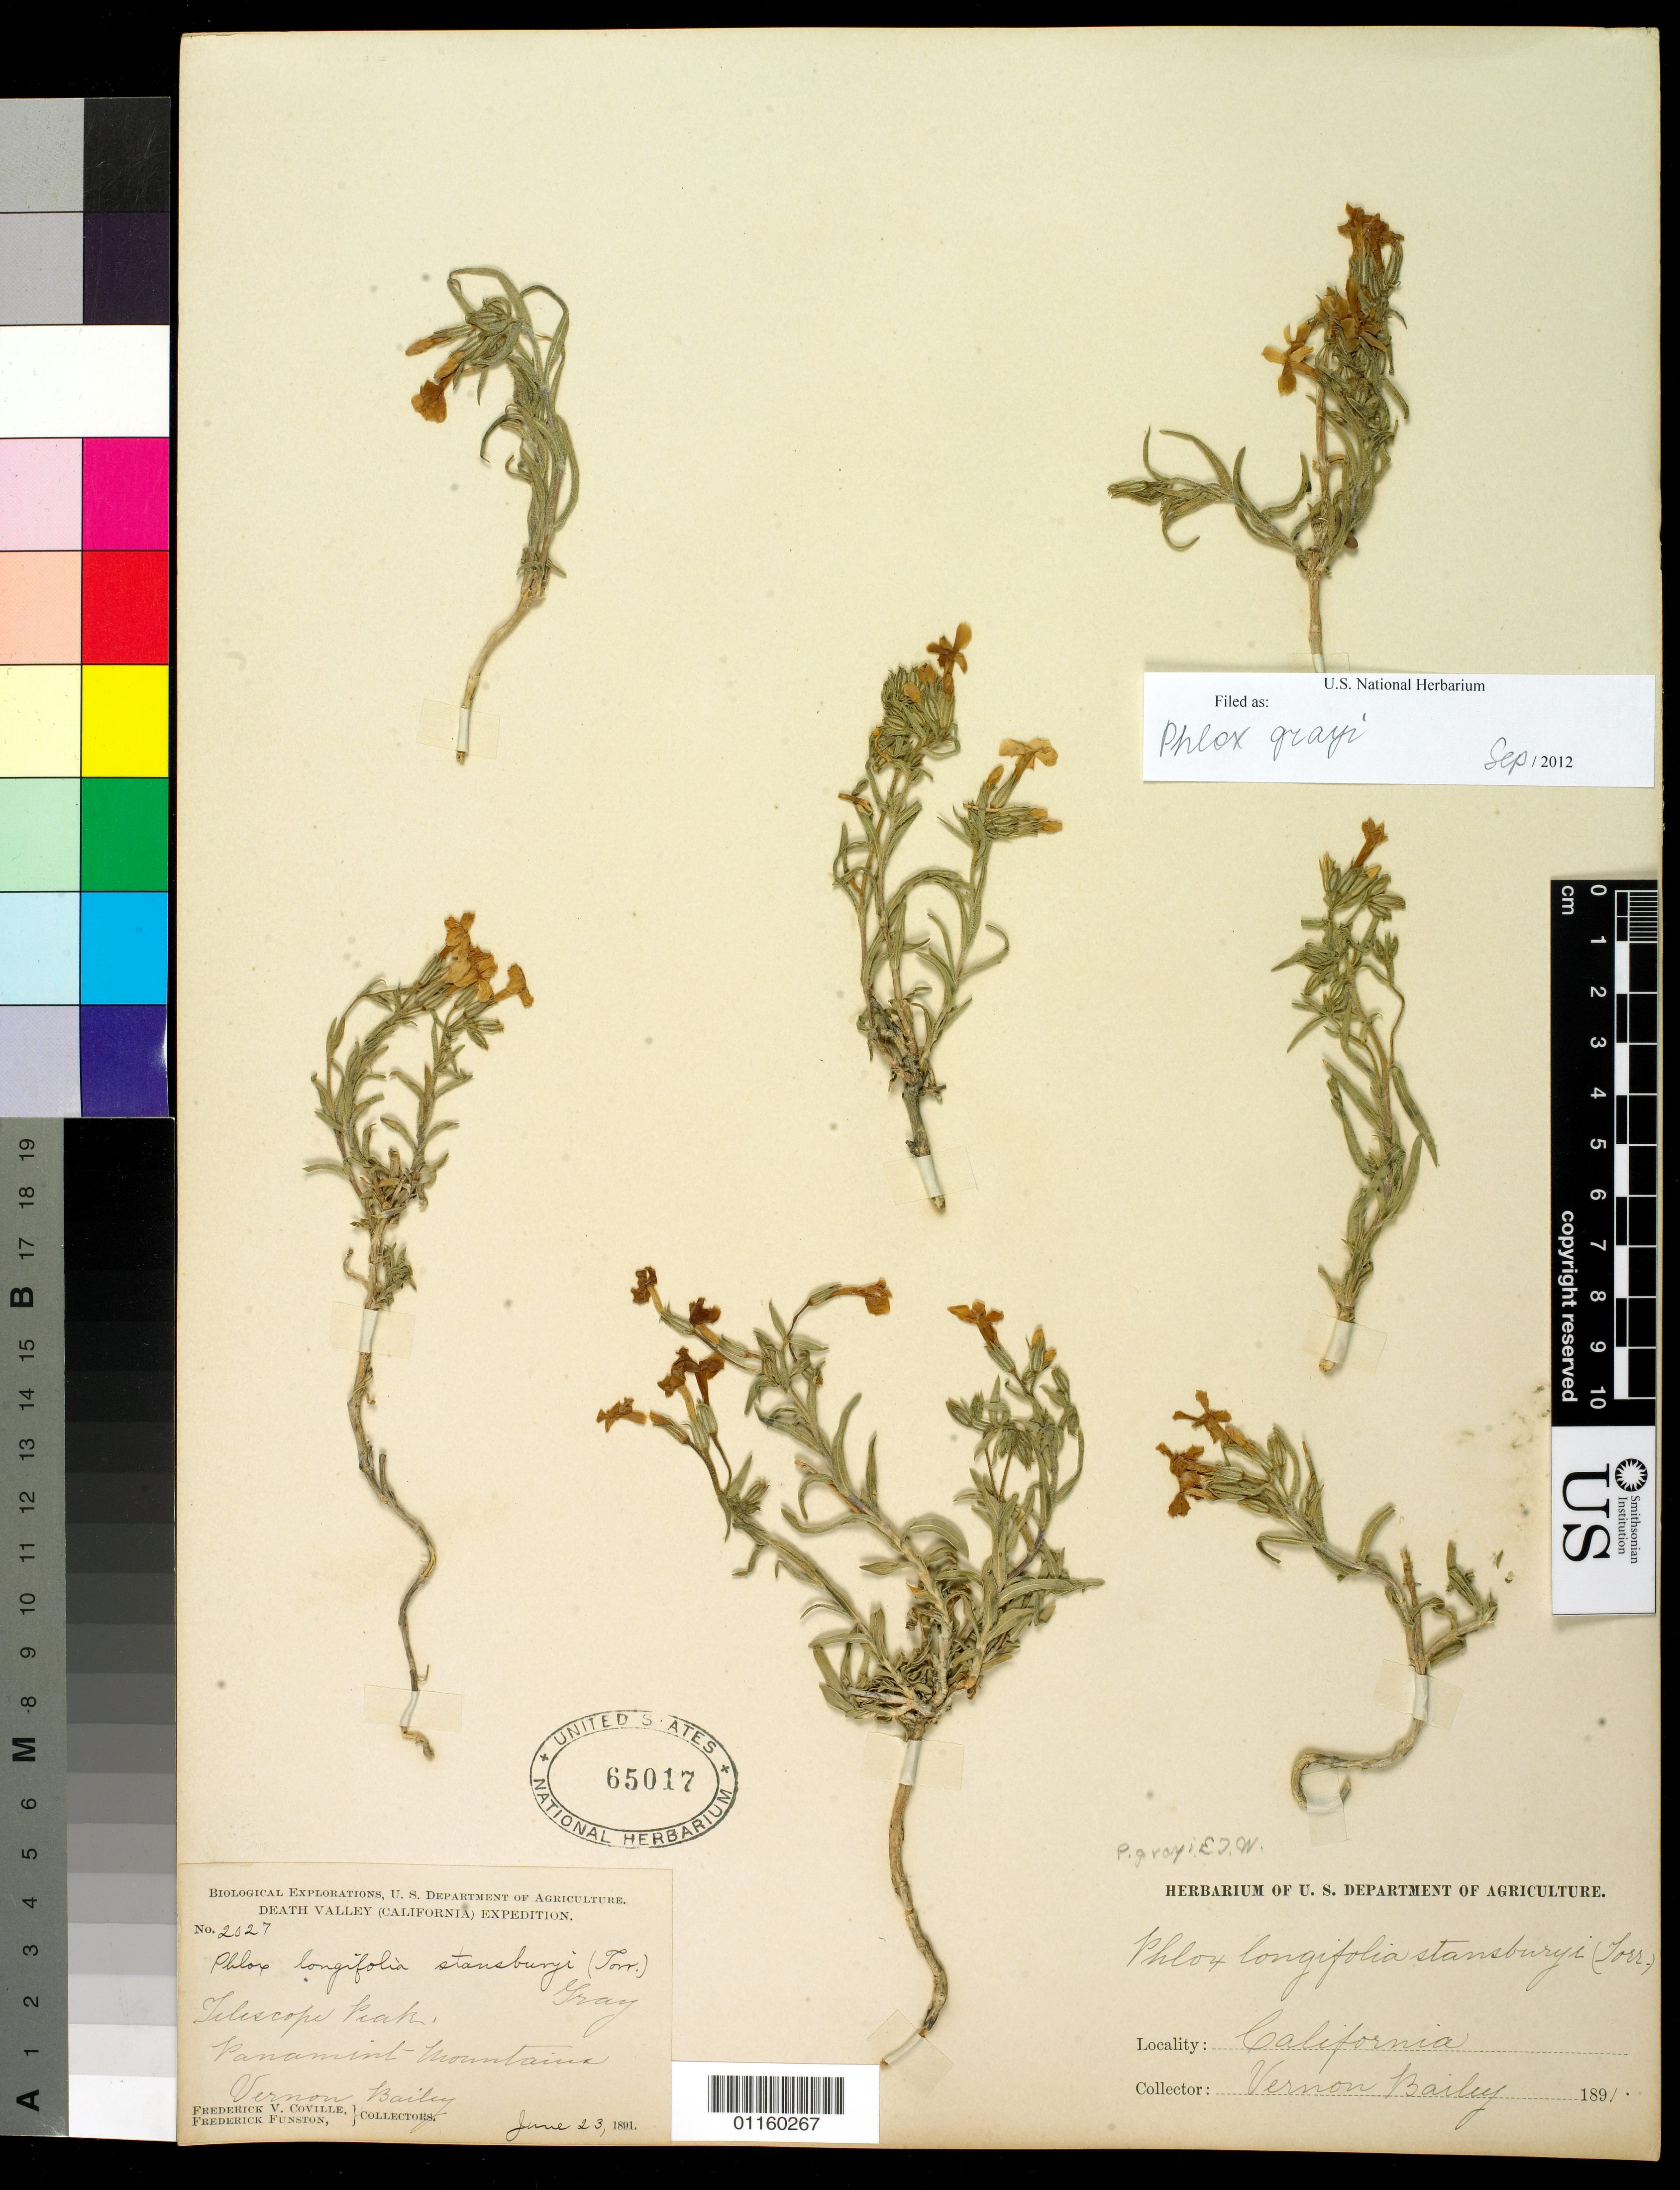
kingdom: Plantae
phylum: Tracheophyta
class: Magnoliopsida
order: Ericales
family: Polemoniaceae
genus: Phlox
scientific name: Phlox stansburyi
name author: (Torr.) A. Heller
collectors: F. V. Coville, F. Funston & V. O. Bailey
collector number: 2027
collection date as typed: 23 Jun 1891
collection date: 1891-06-23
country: United States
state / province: California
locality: Telescope Peak, Panamint Mountains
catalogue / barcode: US 65017